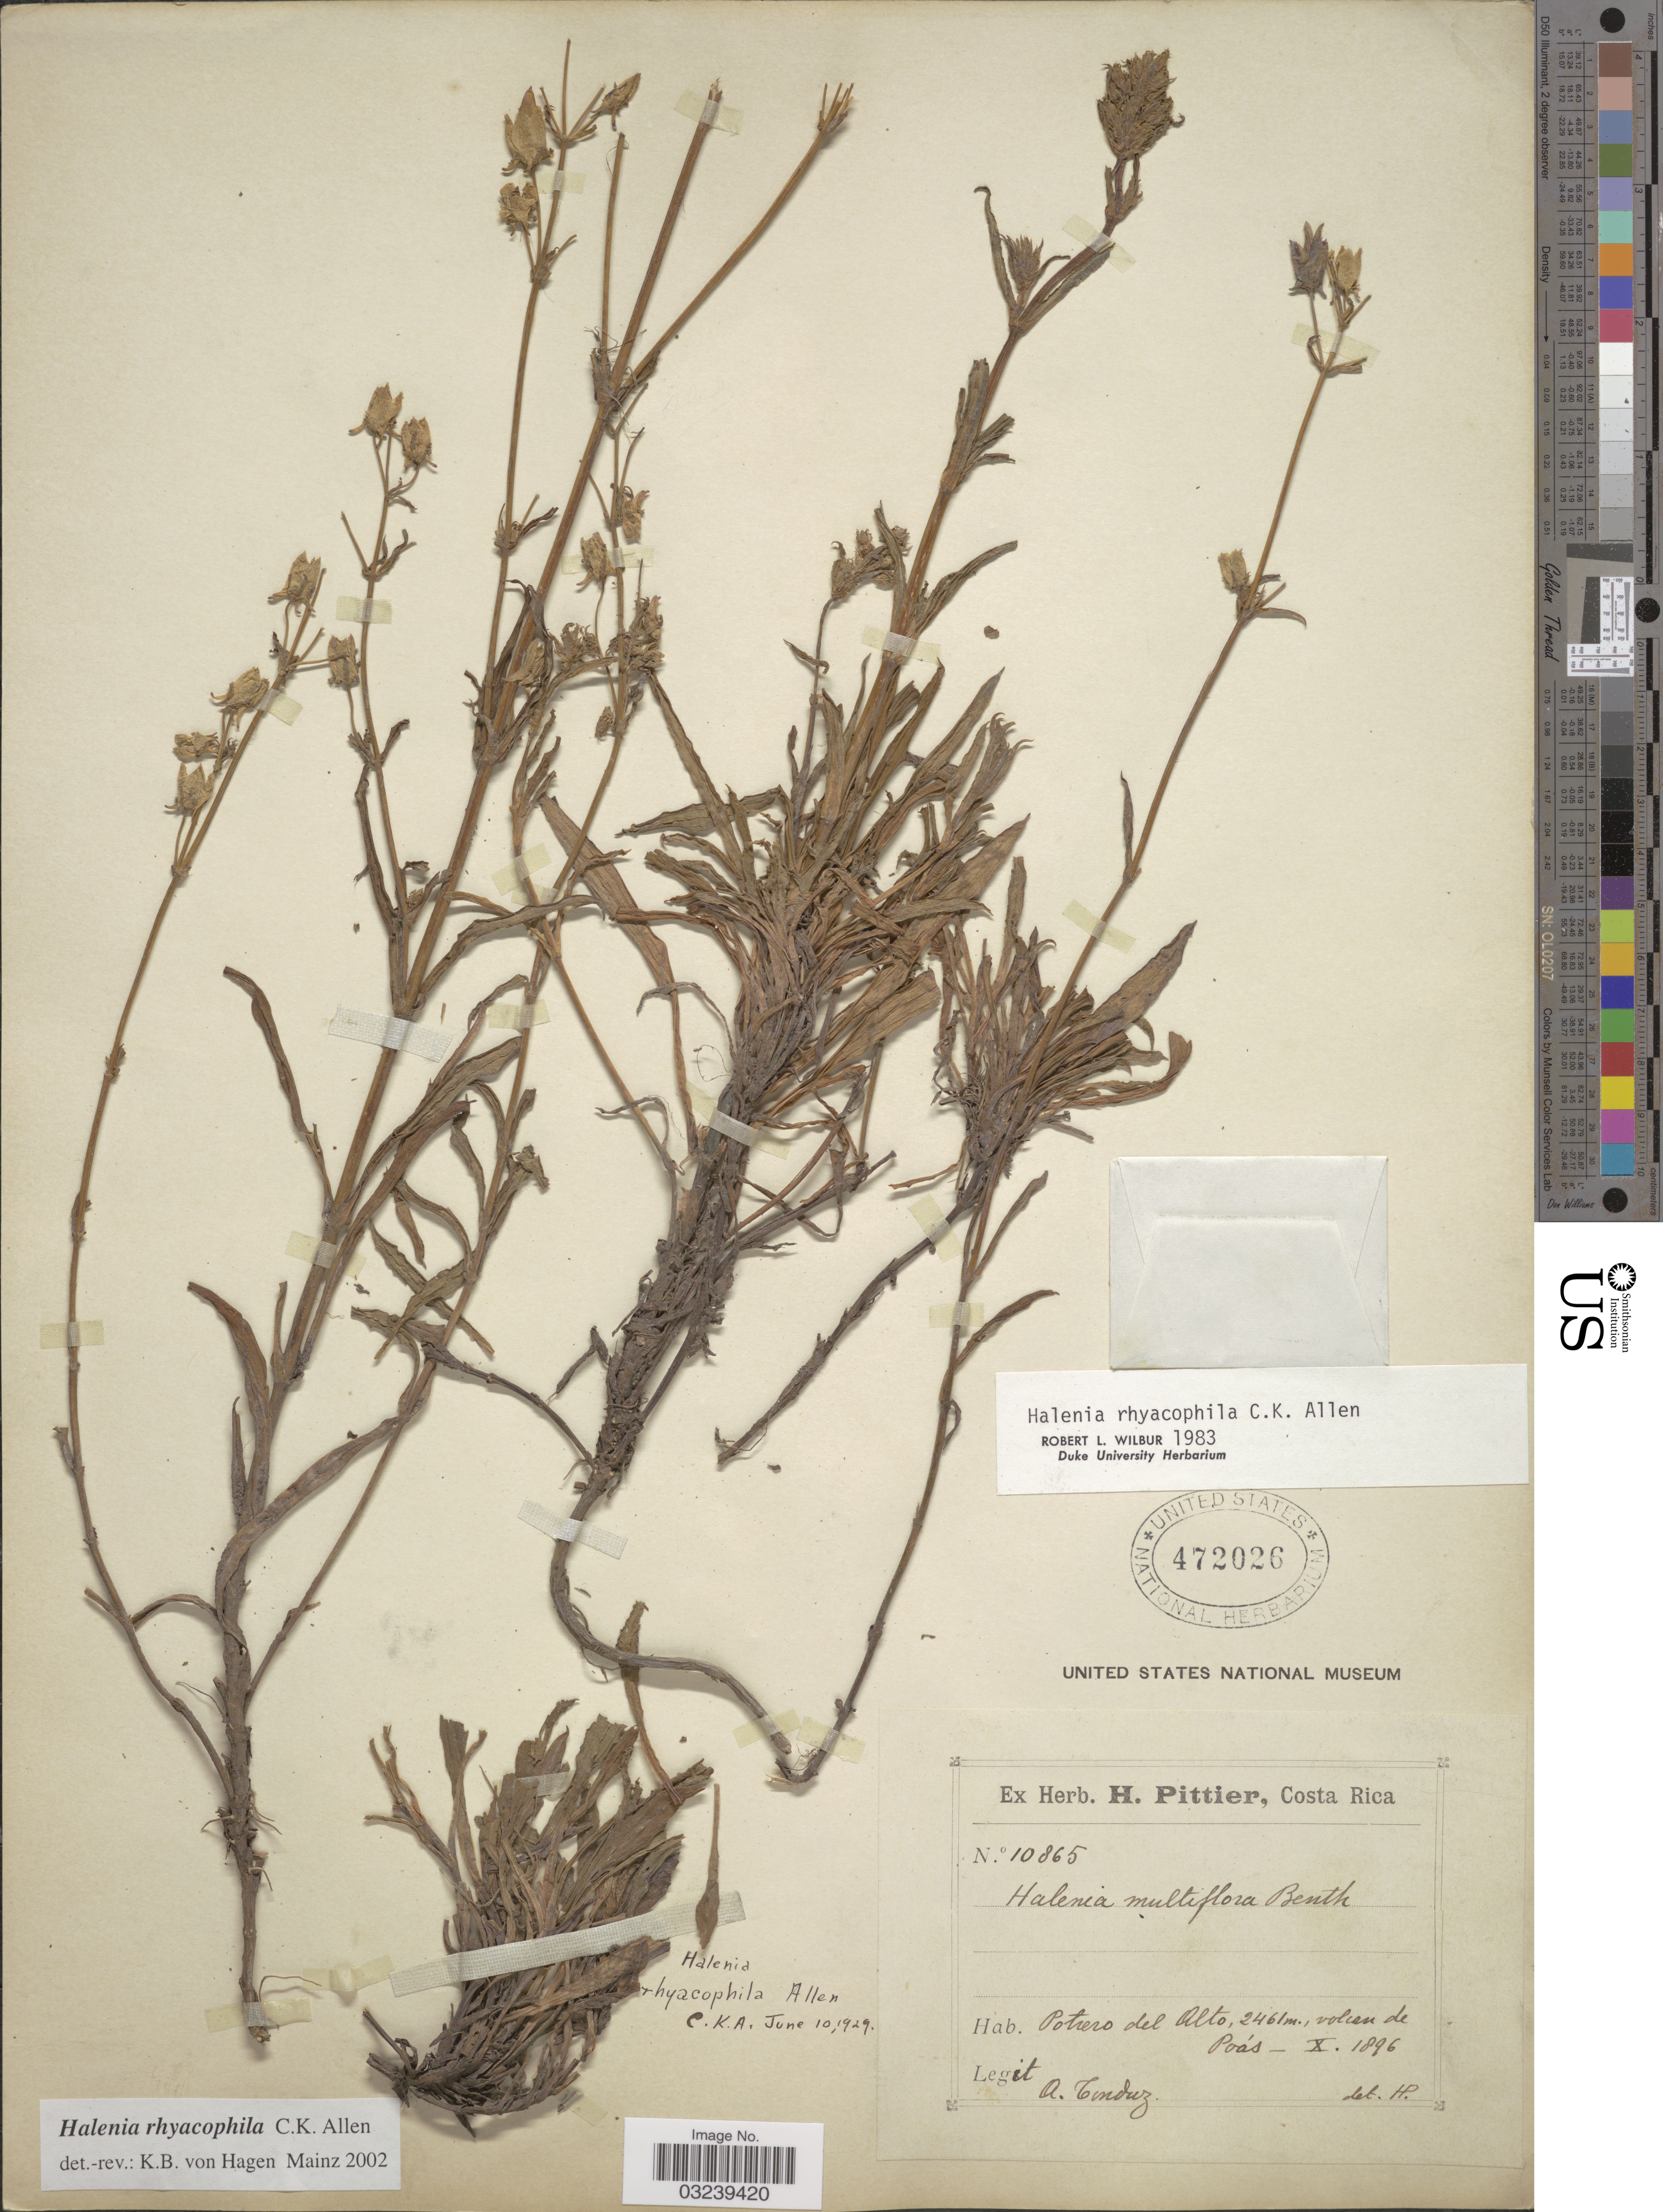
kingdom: Plantae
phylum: Tracheophyta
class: Magnoliopsida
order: Gentianales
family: Gentianaceae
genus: Halenia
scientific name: Halenia rhyacophila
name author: C.K. Allen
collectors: A. Tonduz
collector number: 10865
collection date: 1896-10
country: Costa Rica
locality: Potrero del Alto, volcan de Poás.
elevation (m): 2461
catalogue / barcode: US 472026